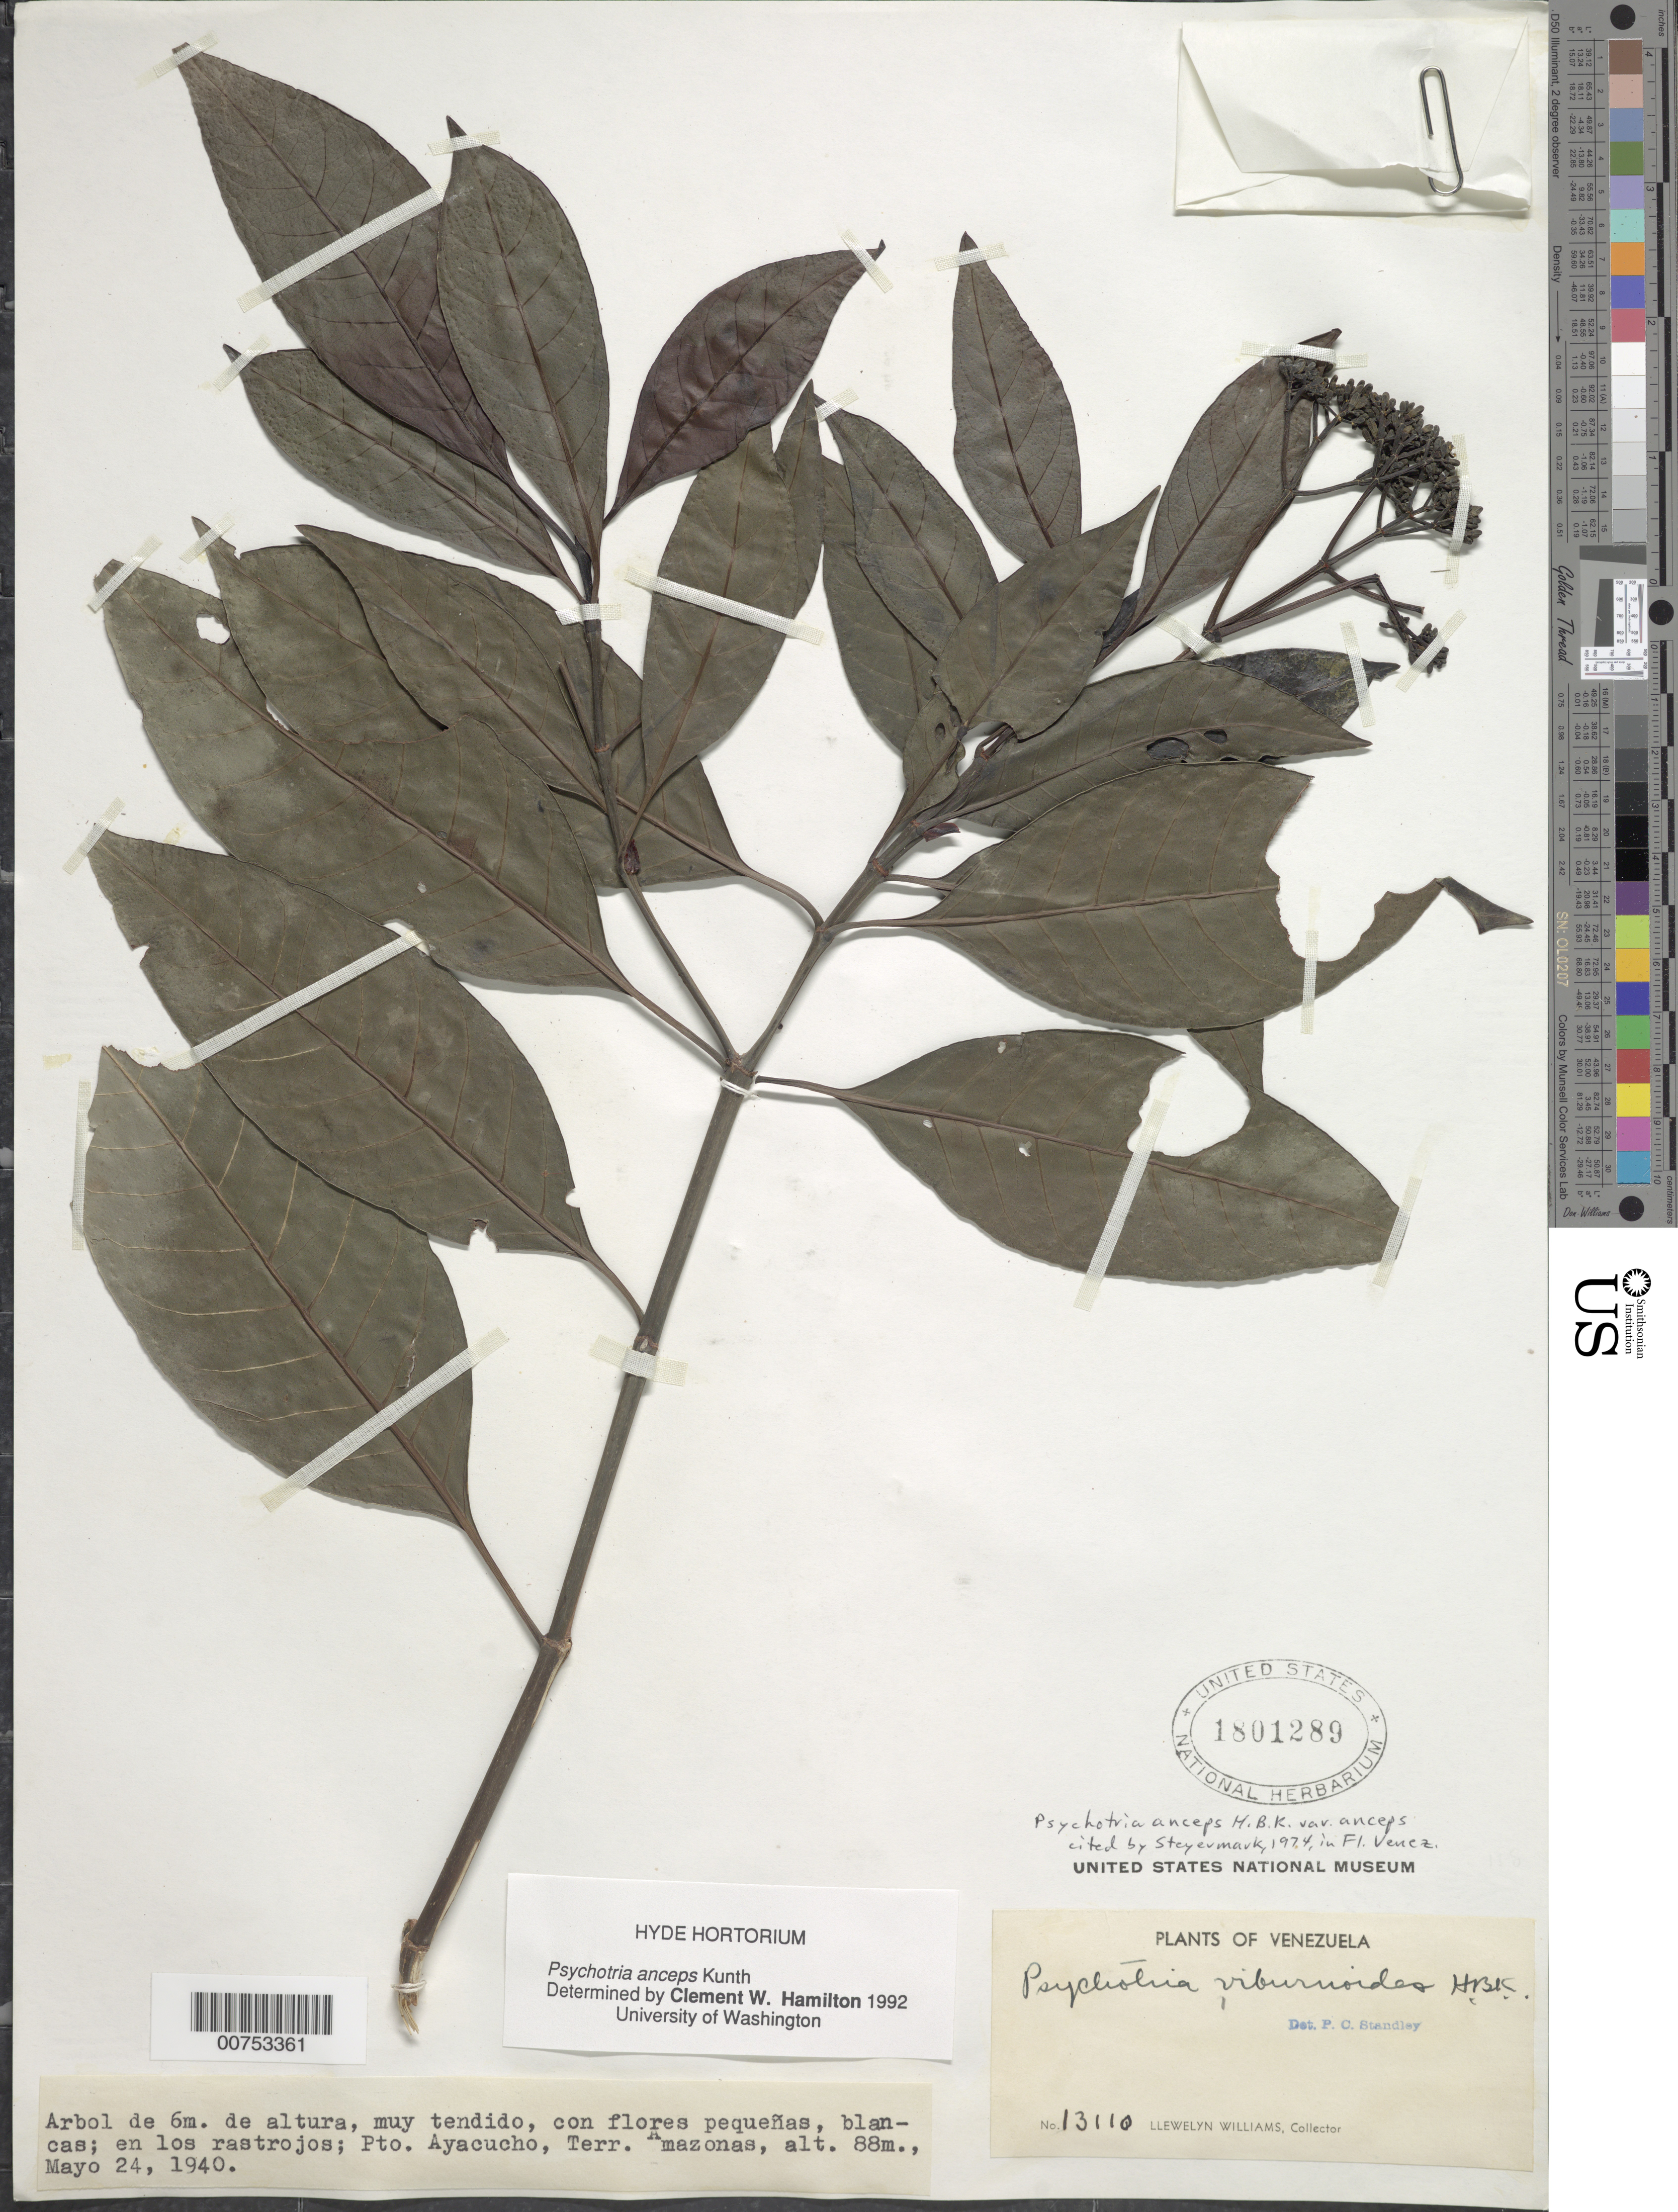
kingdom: Plantae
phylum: Tracheophyta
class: Magnoliopsida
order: Gentianales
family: Rubiaceae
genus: Psychotria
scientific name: Psychotria anceps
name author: Kunth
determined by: Hamilton, C. W.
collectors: Ll. Williams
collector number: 13110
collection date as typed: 24-May-40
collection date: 1940-05-24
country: Venezuela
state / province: Amazonas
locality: Puerto Ayacucho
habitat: Rastrojos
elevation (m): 88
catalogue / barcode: US 1801289